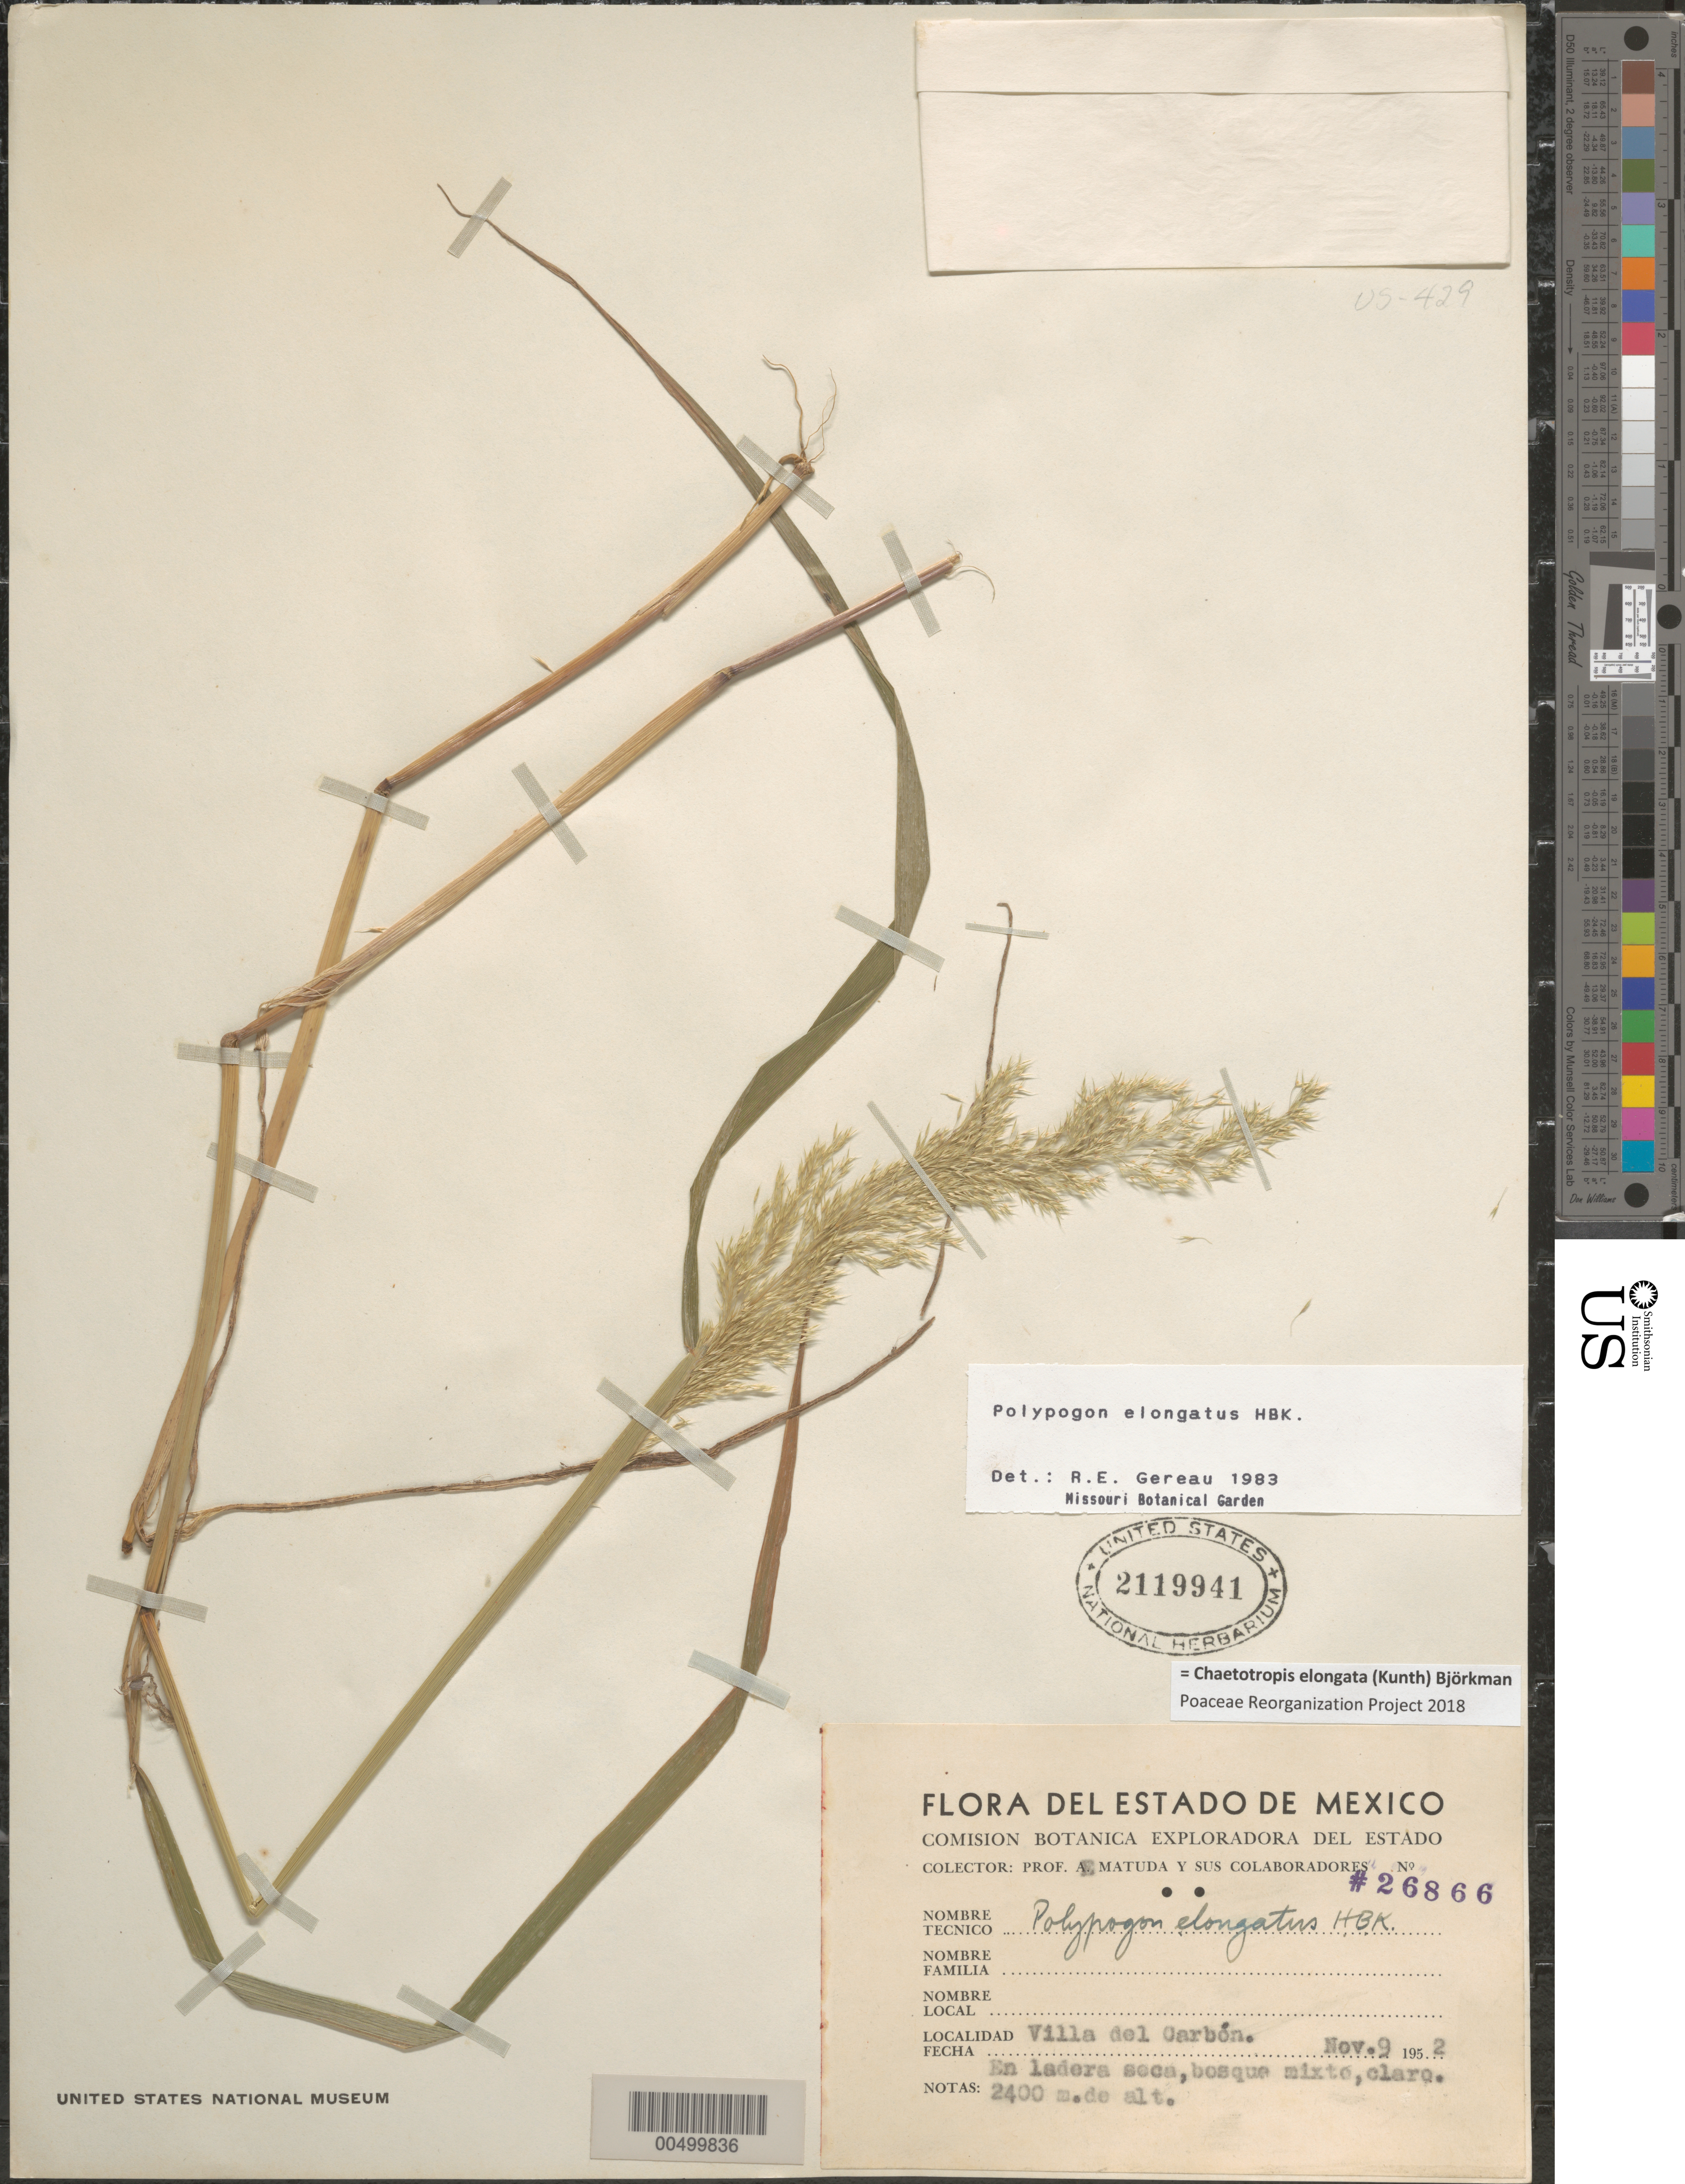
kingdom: Plantae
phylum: Tracheophyta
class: Liliopsida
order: Poales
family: Poaceae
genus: Chaetotropis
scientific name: Chaetotropis elongata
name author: (Kunth) Björkman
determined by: Poaceae Reorganization Project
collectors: E. Matuda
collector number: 26866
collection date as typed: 9 Nov 1952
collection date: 1952-11-09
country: Mexico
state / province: México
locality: Villa del Carbón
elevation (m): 2400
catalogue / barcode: US 2119941